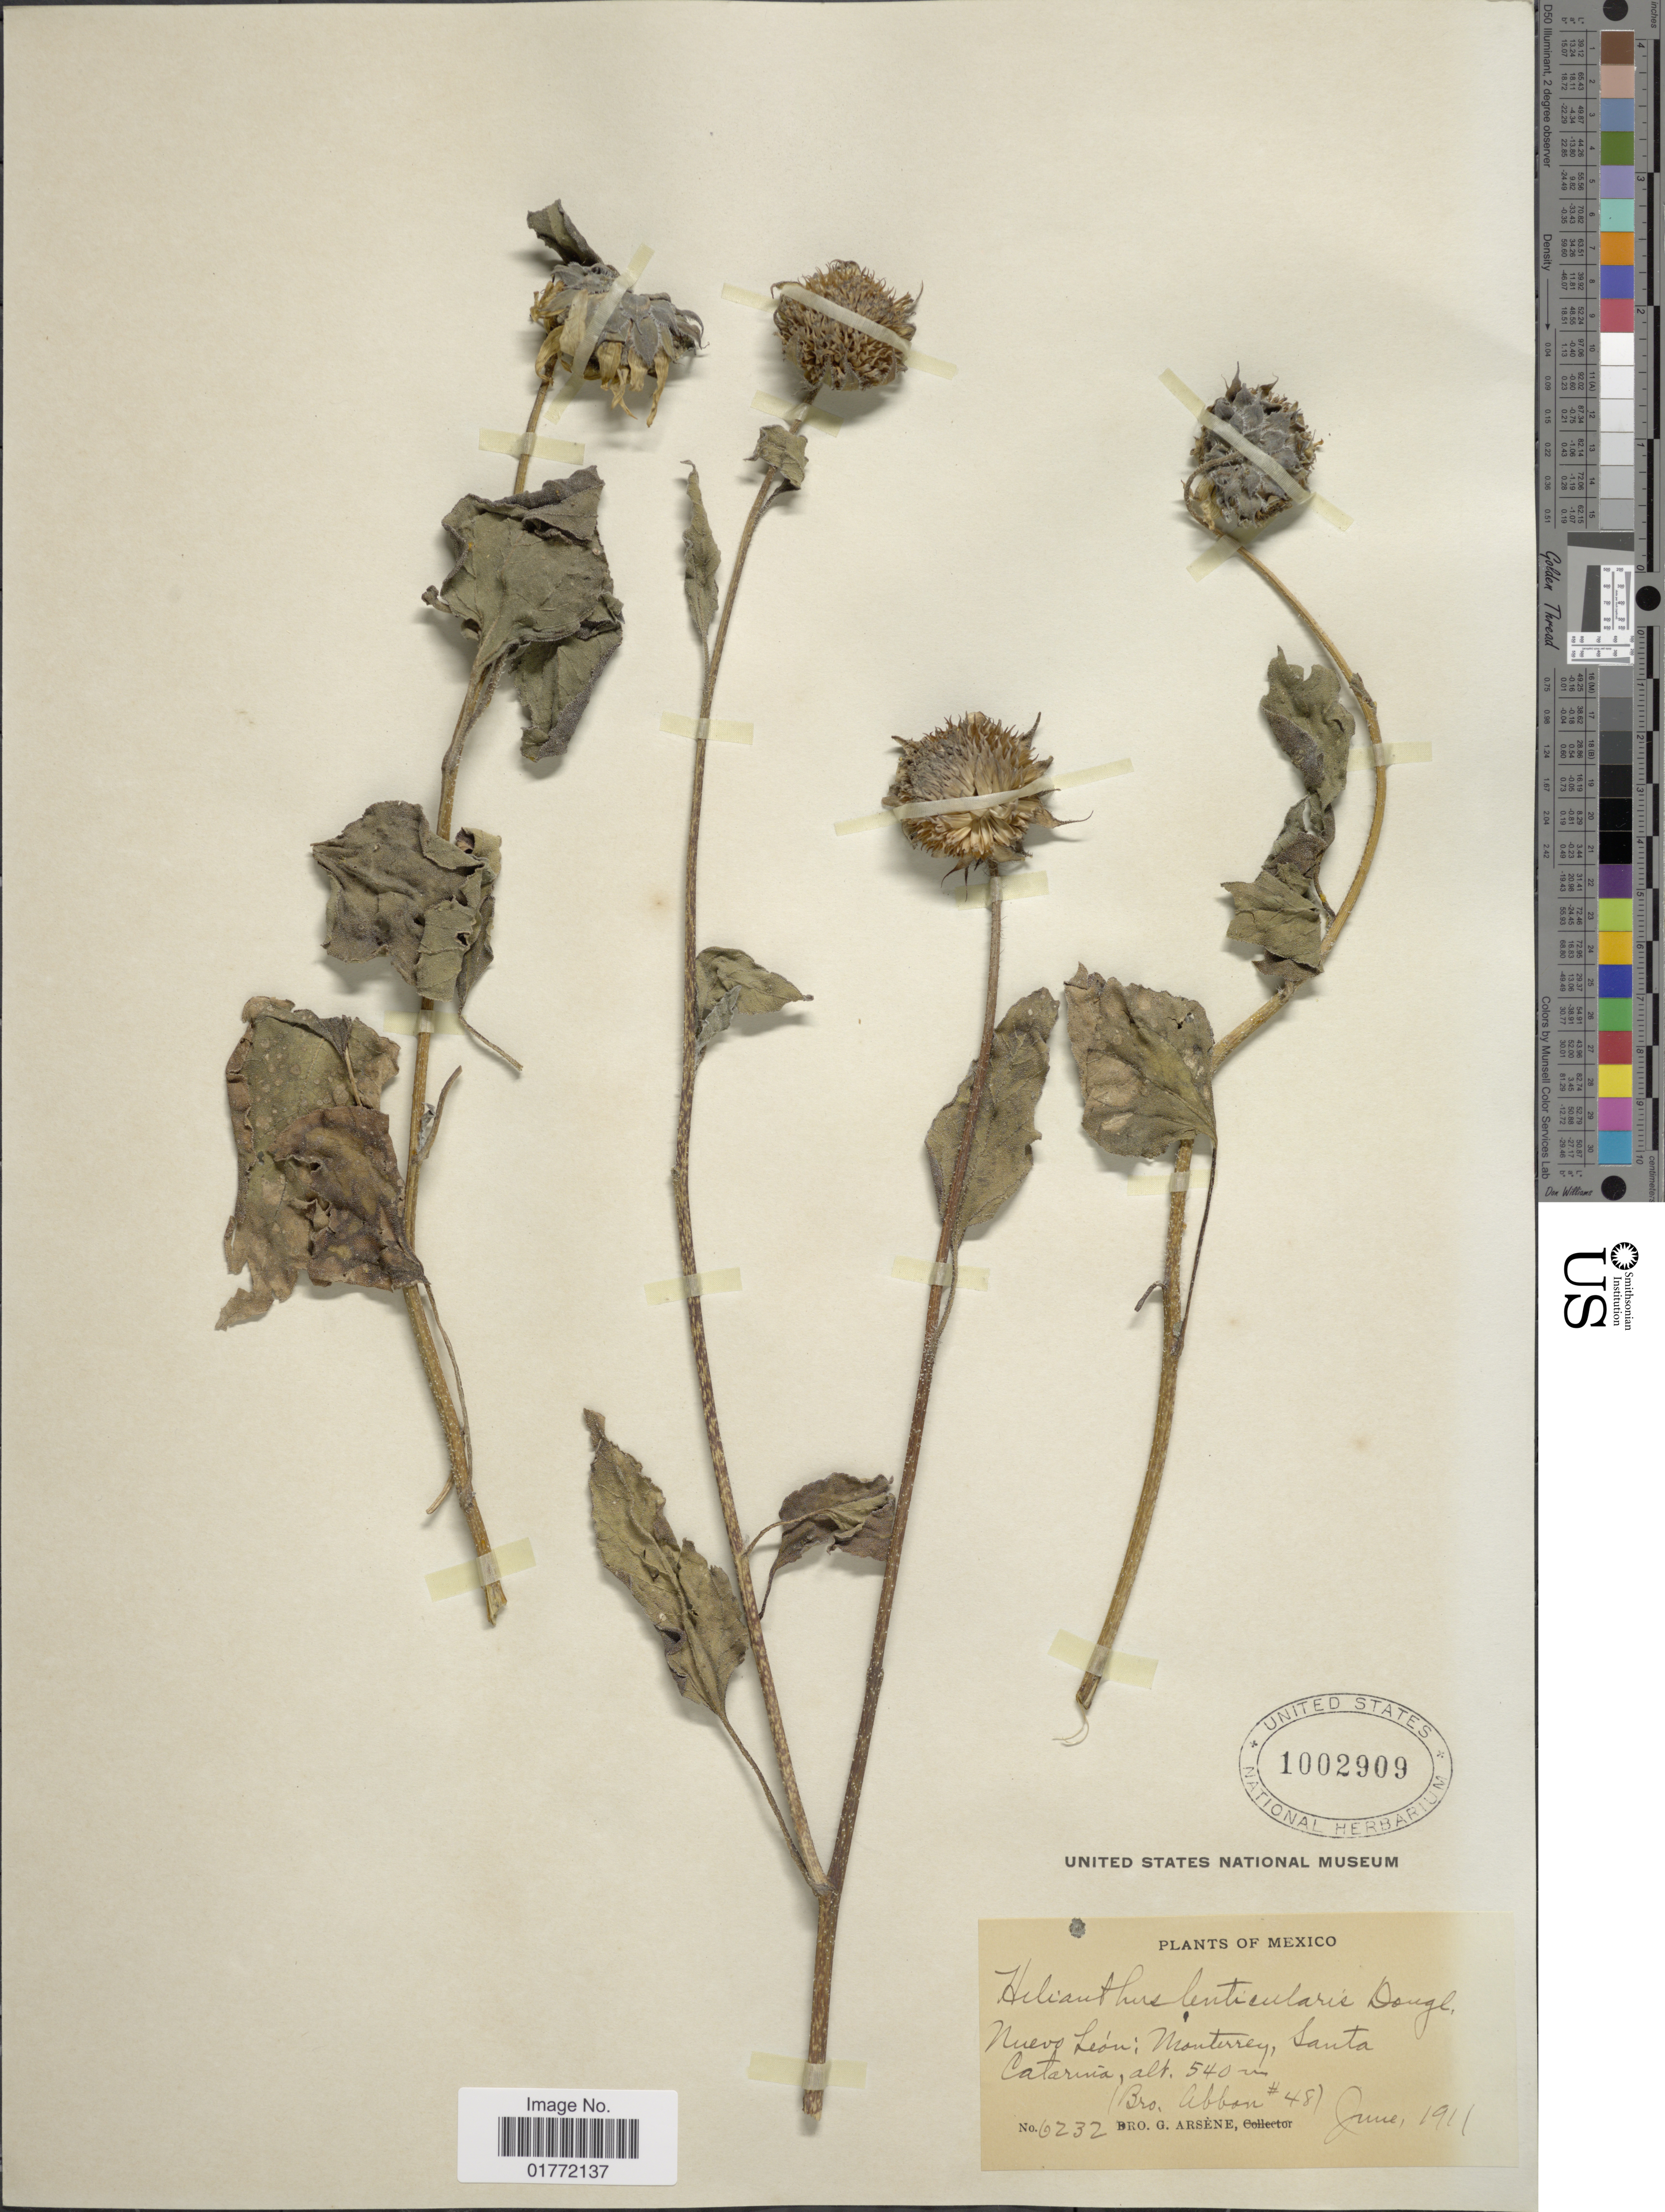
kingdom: Plantae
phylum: Tracheophyta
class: Magnoliopsida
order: Asterales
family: Asteraceae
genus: Helianthus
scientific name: Helianthus lenticularis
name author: Douglas ex Lindl.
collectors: Bro. Abbon & Bro. G. Arsène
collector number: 6232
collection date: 1911-06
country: Mexico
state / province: Nuevo León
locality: Monterrey, Santa Catarina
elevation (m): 540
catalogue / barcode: US 1002909